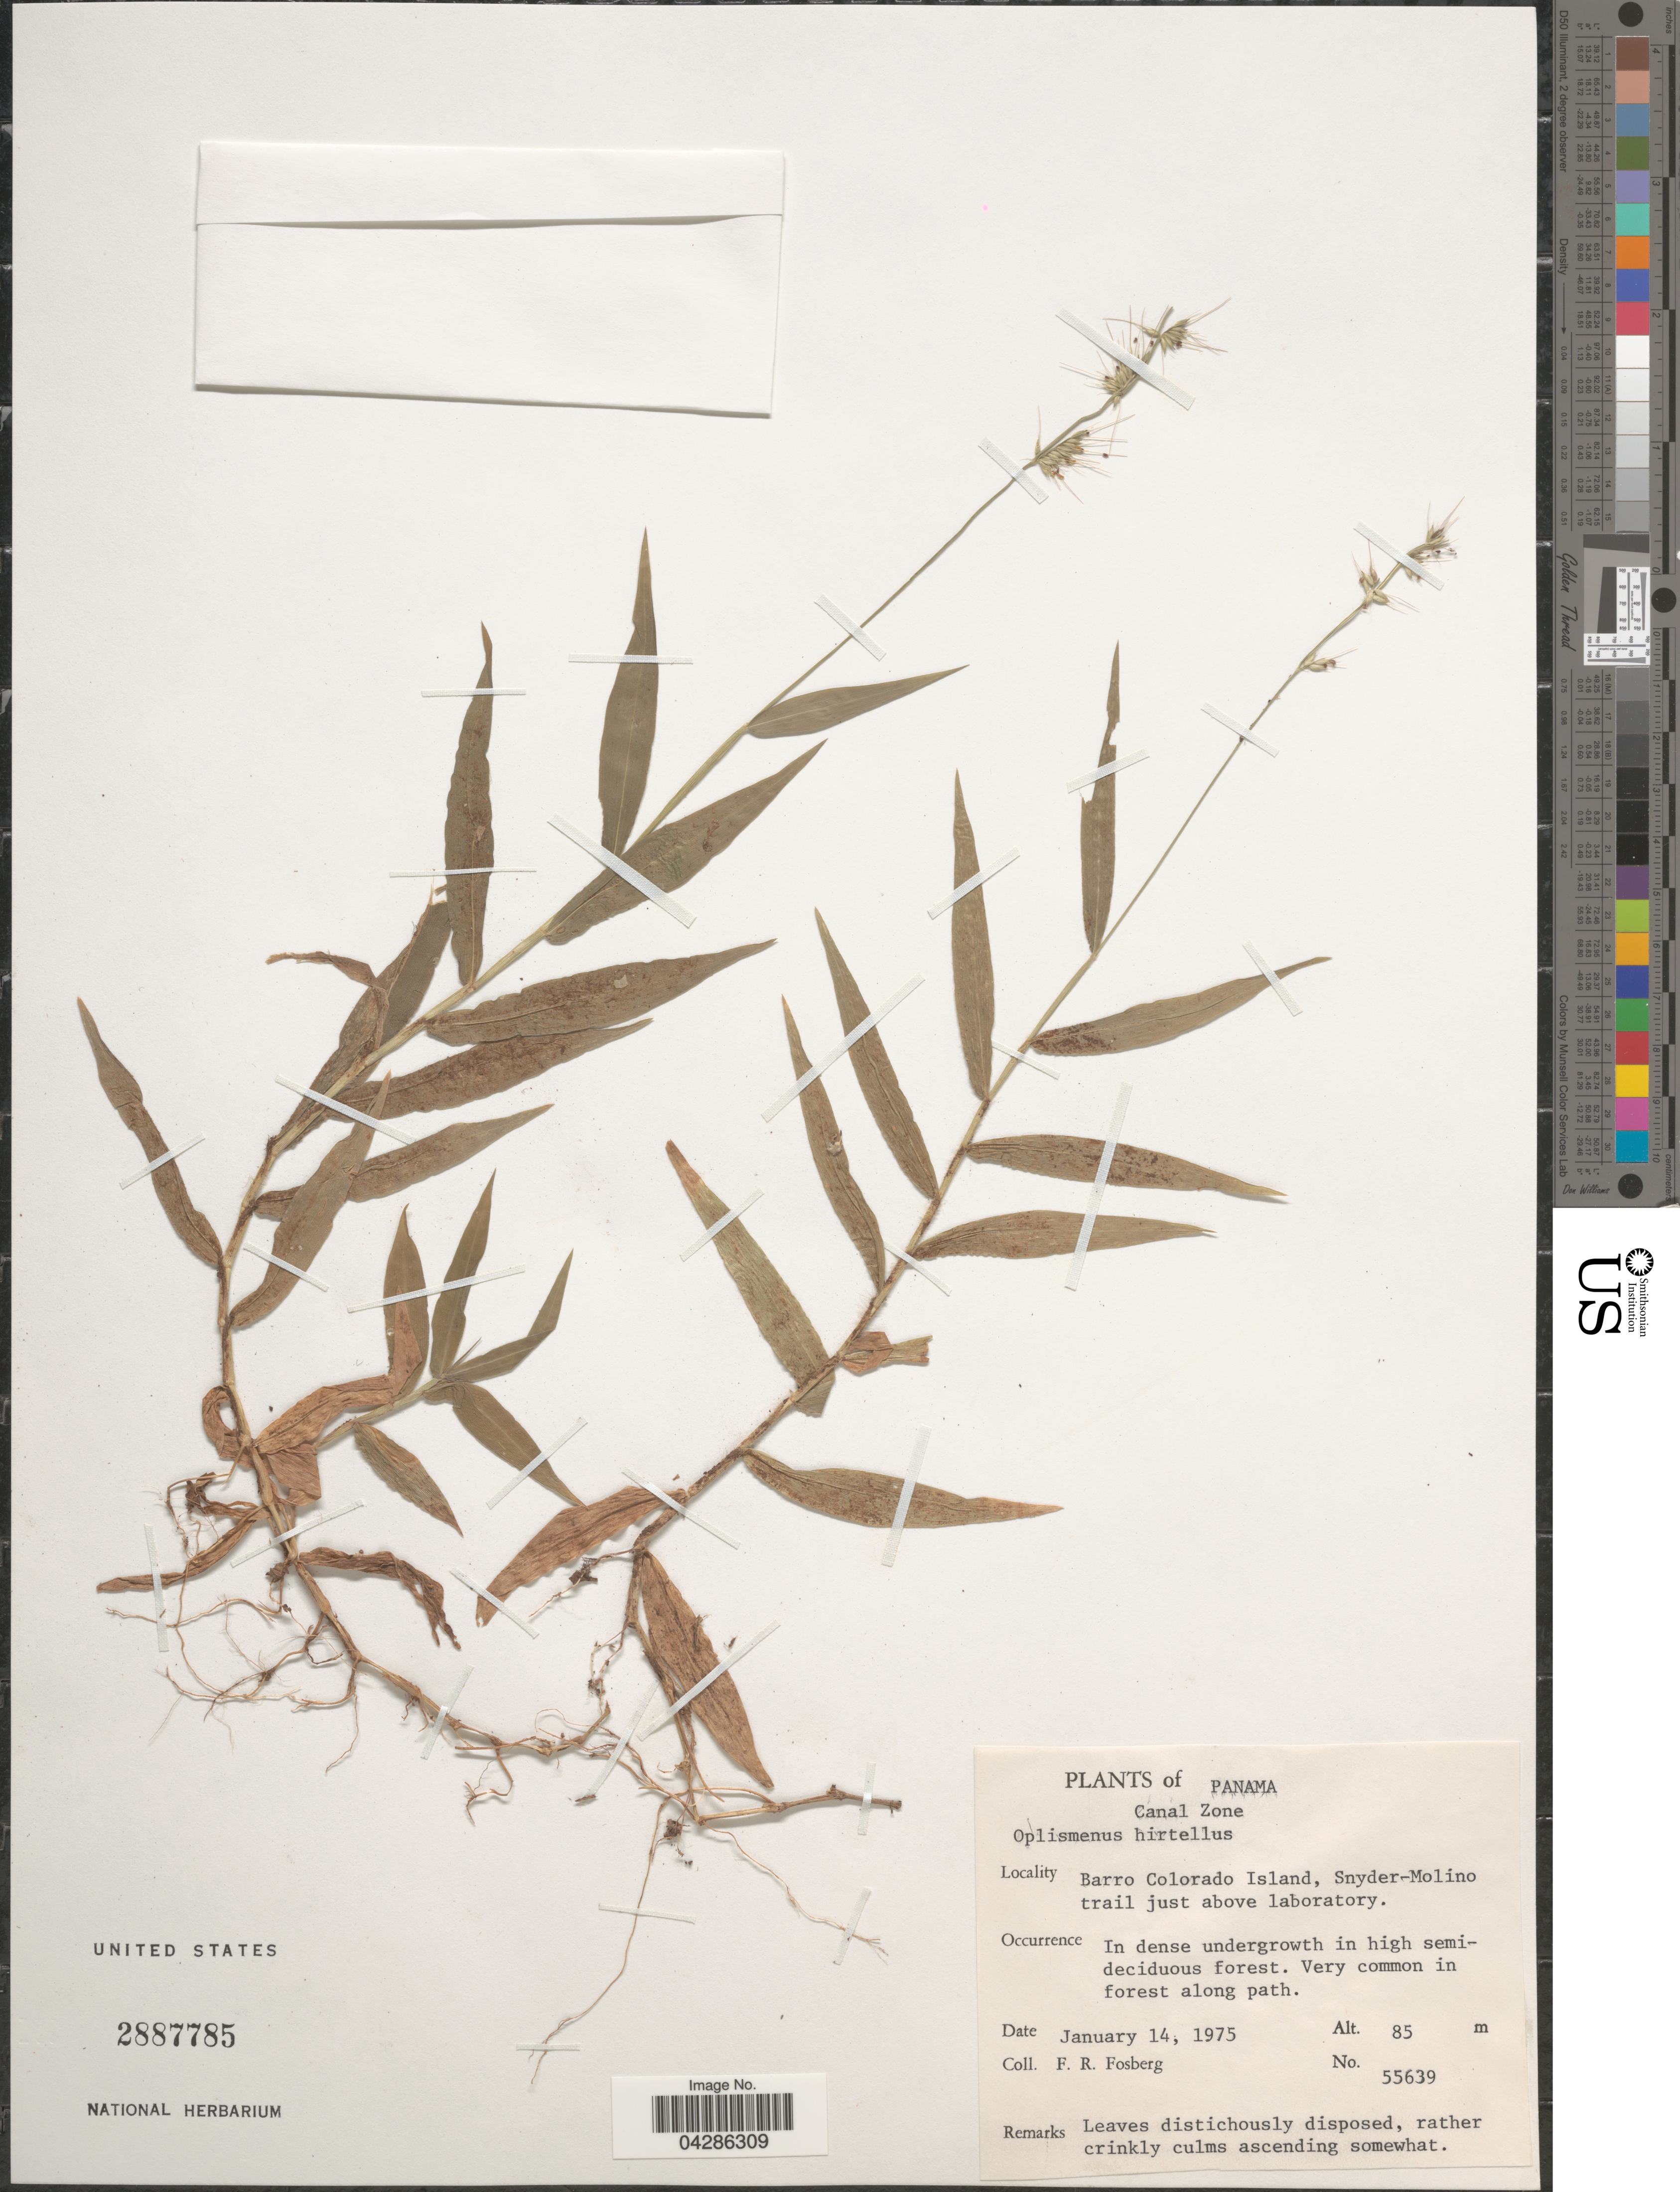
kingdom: Plantae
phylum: Tracheophyta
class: Liliopsida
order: Poales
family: Poaceae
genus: Oplismenus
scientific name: Oplismenus hirtellus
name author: (L.) P. Beauv.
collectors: F. R. Fosberg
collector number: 55639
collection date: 1975-01-14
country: Panama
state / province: Colón / Panamá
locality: Barro Colorado Island, Snyder-Molino trail just above laboratory. Very common in forest along path.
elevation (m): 85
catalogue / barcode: US 2887785